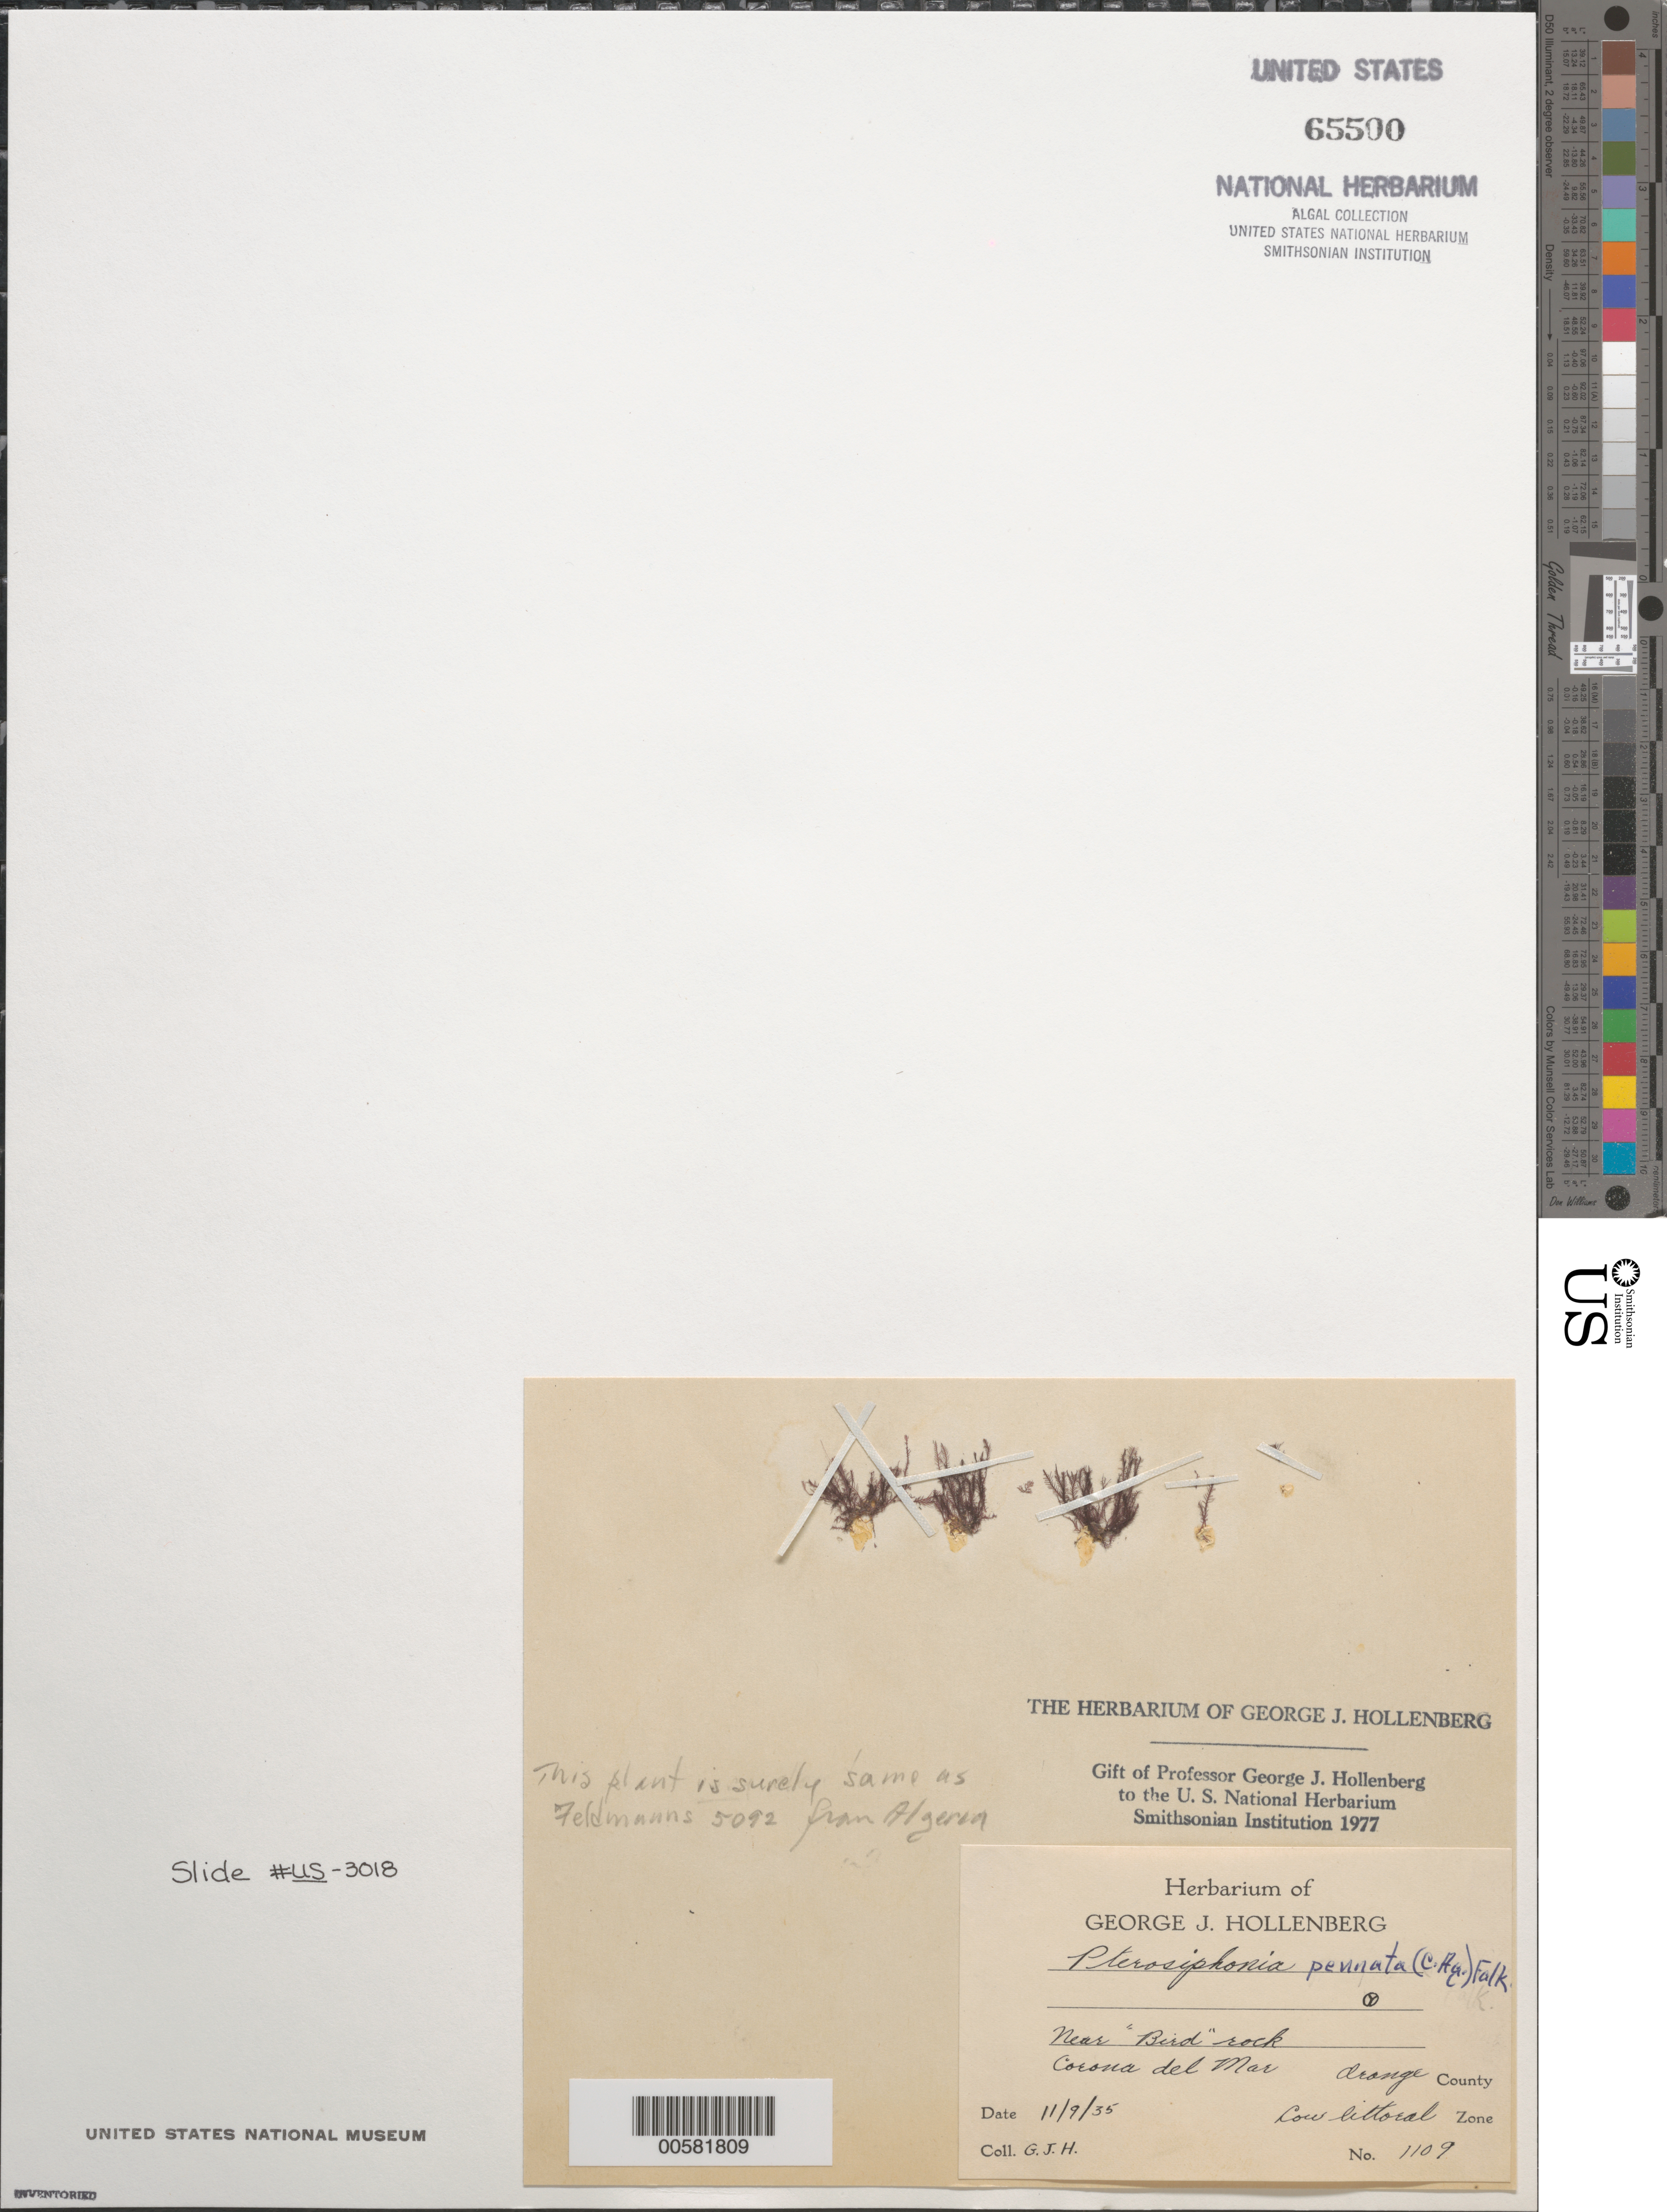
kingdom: Plantae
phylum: Rhodophyta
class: Florideophyceae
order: Ceramiales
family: Rhodomelaceae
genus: Xiphosiphonia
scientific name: Xiphosiphonia pennata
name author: (C. Agardh) Savoie & G.W. Saunders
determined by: Algae name updating Project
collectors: G. Hollenberg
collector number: GJH 1109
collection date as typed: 09 Nov 1935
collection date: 1935-11-09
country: United States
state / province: California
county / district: Orange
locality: Corona del Mar, near Bird Rock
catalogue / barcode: US 65500